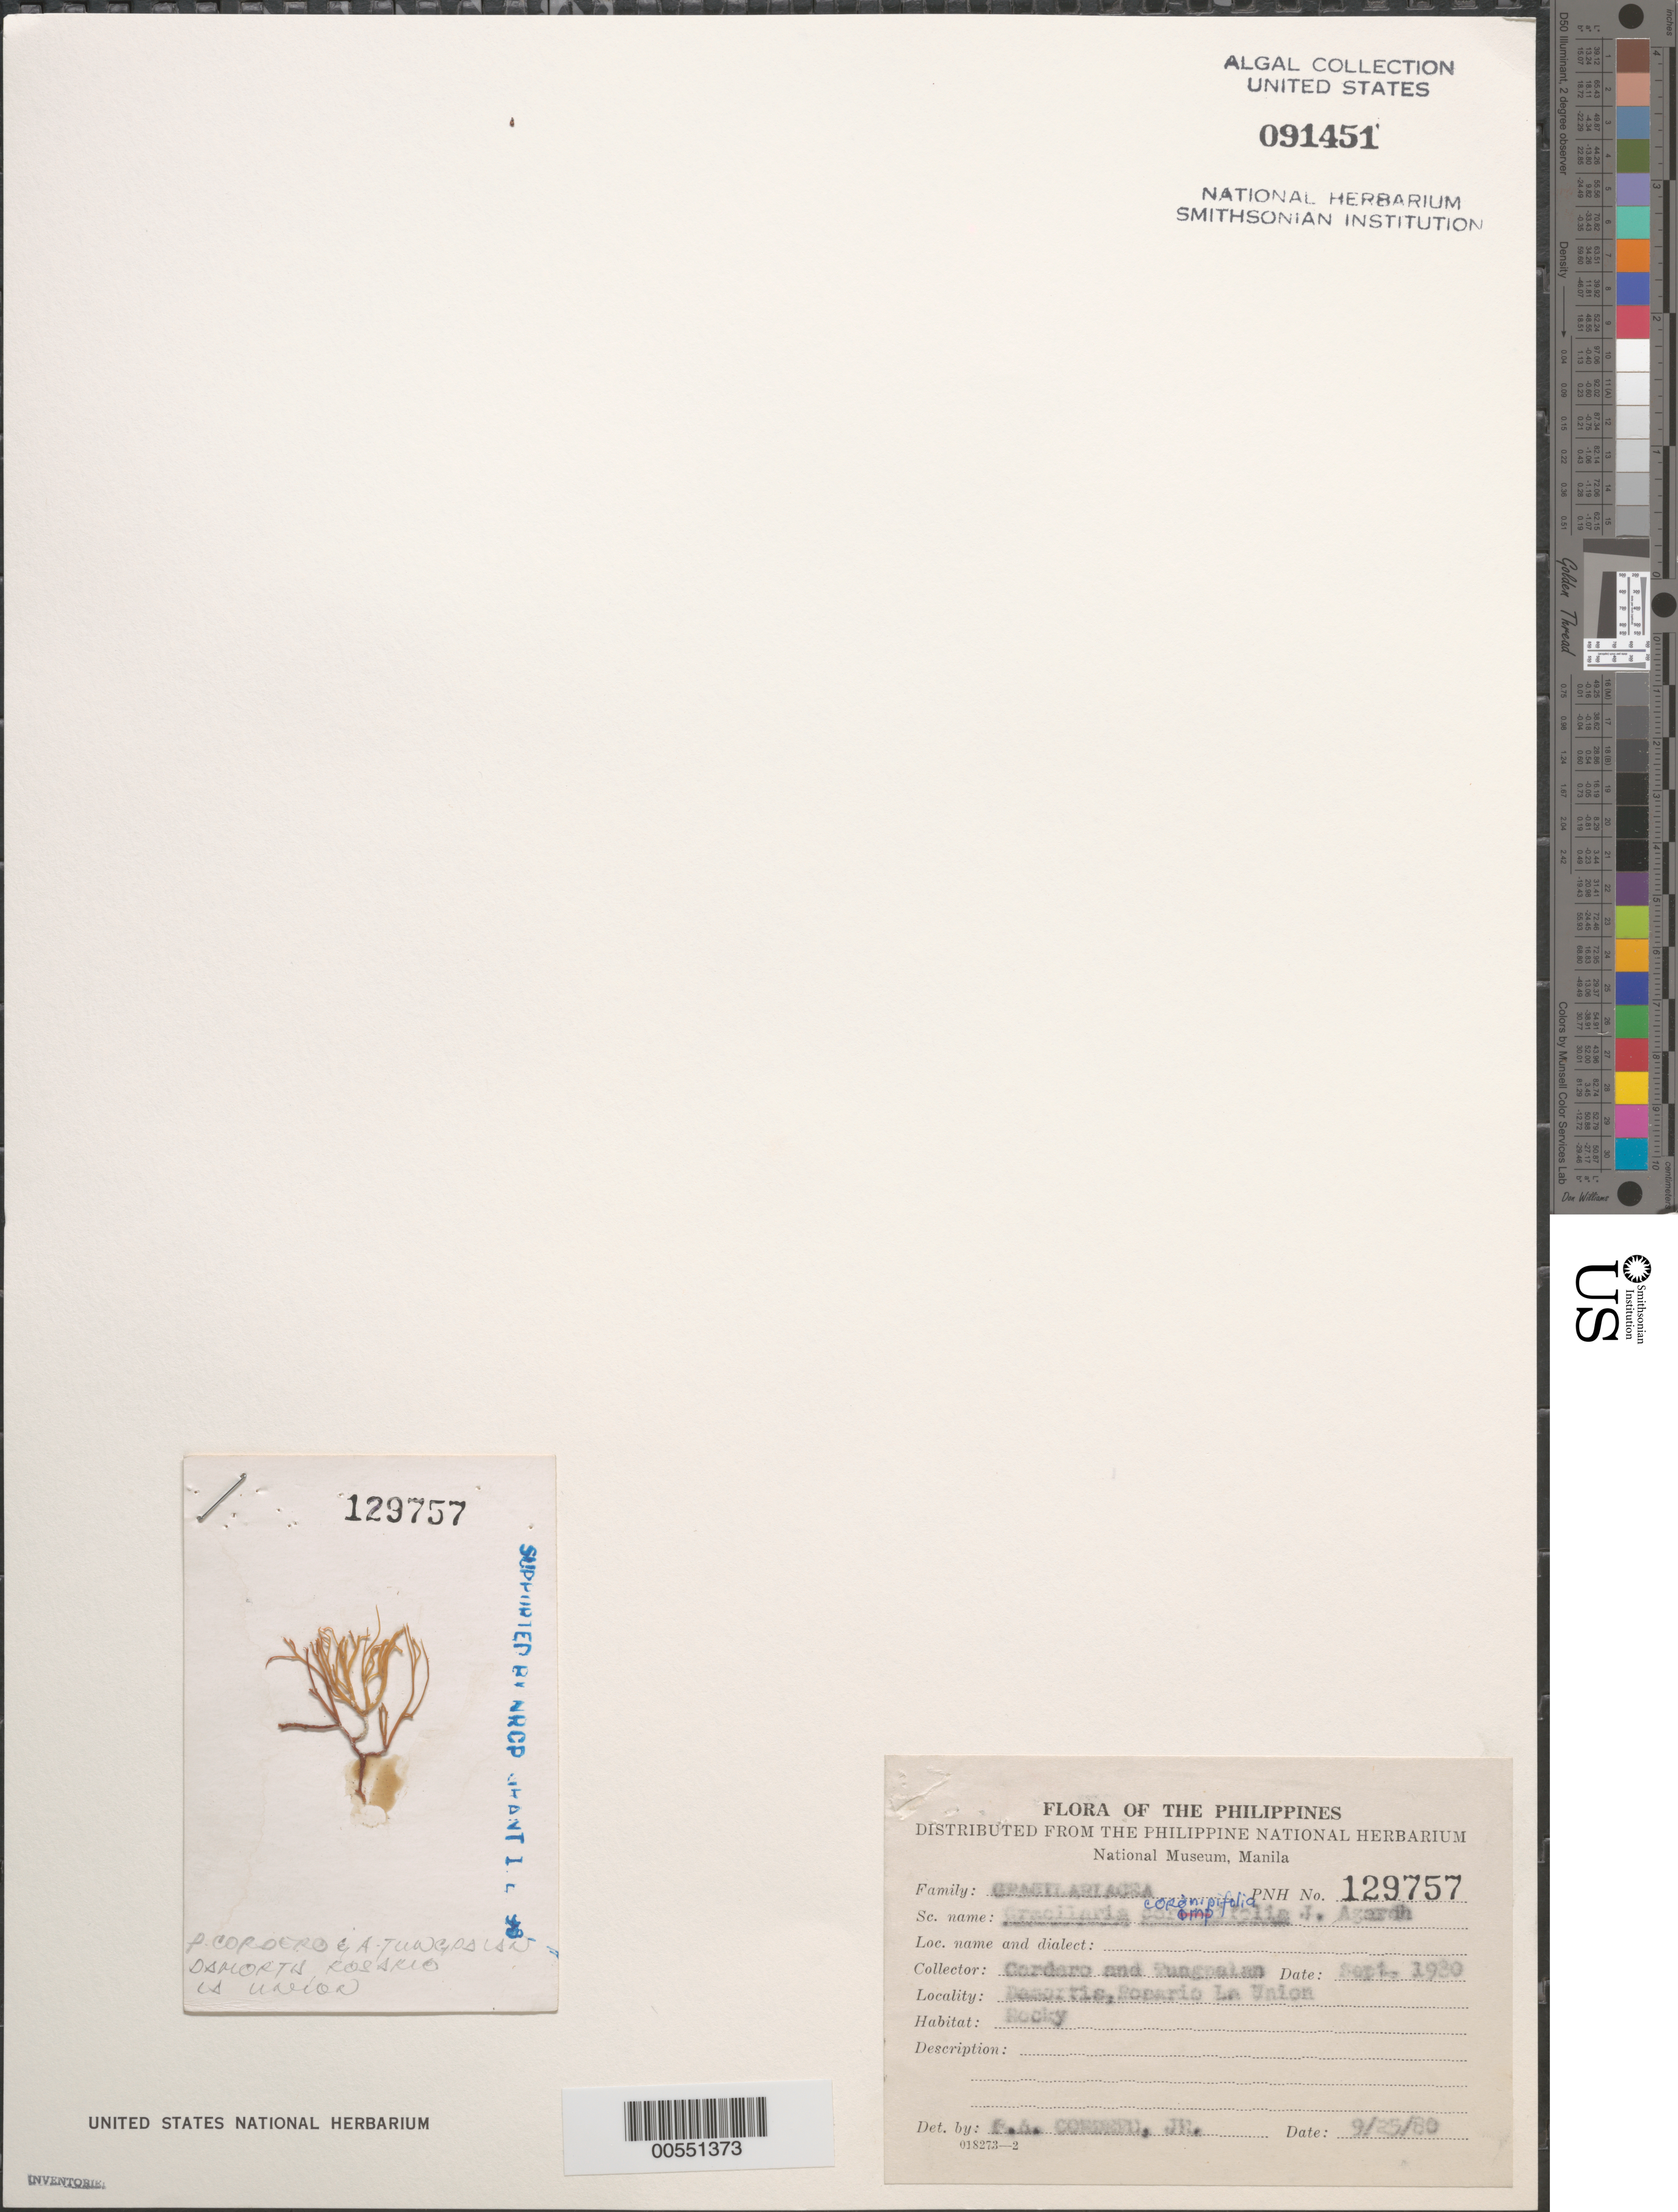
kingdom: Plantae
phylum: Rhodophyta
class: Florideophyceae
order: Gracilariales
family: Gracilariaceae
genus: Gracilaria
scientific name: Gracilaria coronopifolia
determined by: Cordero, P. A., Jr.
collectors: P. A. Cordero & A. Tungpalan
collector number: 129757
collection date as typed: Sep 1980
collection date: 1980-09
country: Philippines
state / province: Ilocos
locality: Damortis, rosario, la union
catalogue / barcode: US 91451